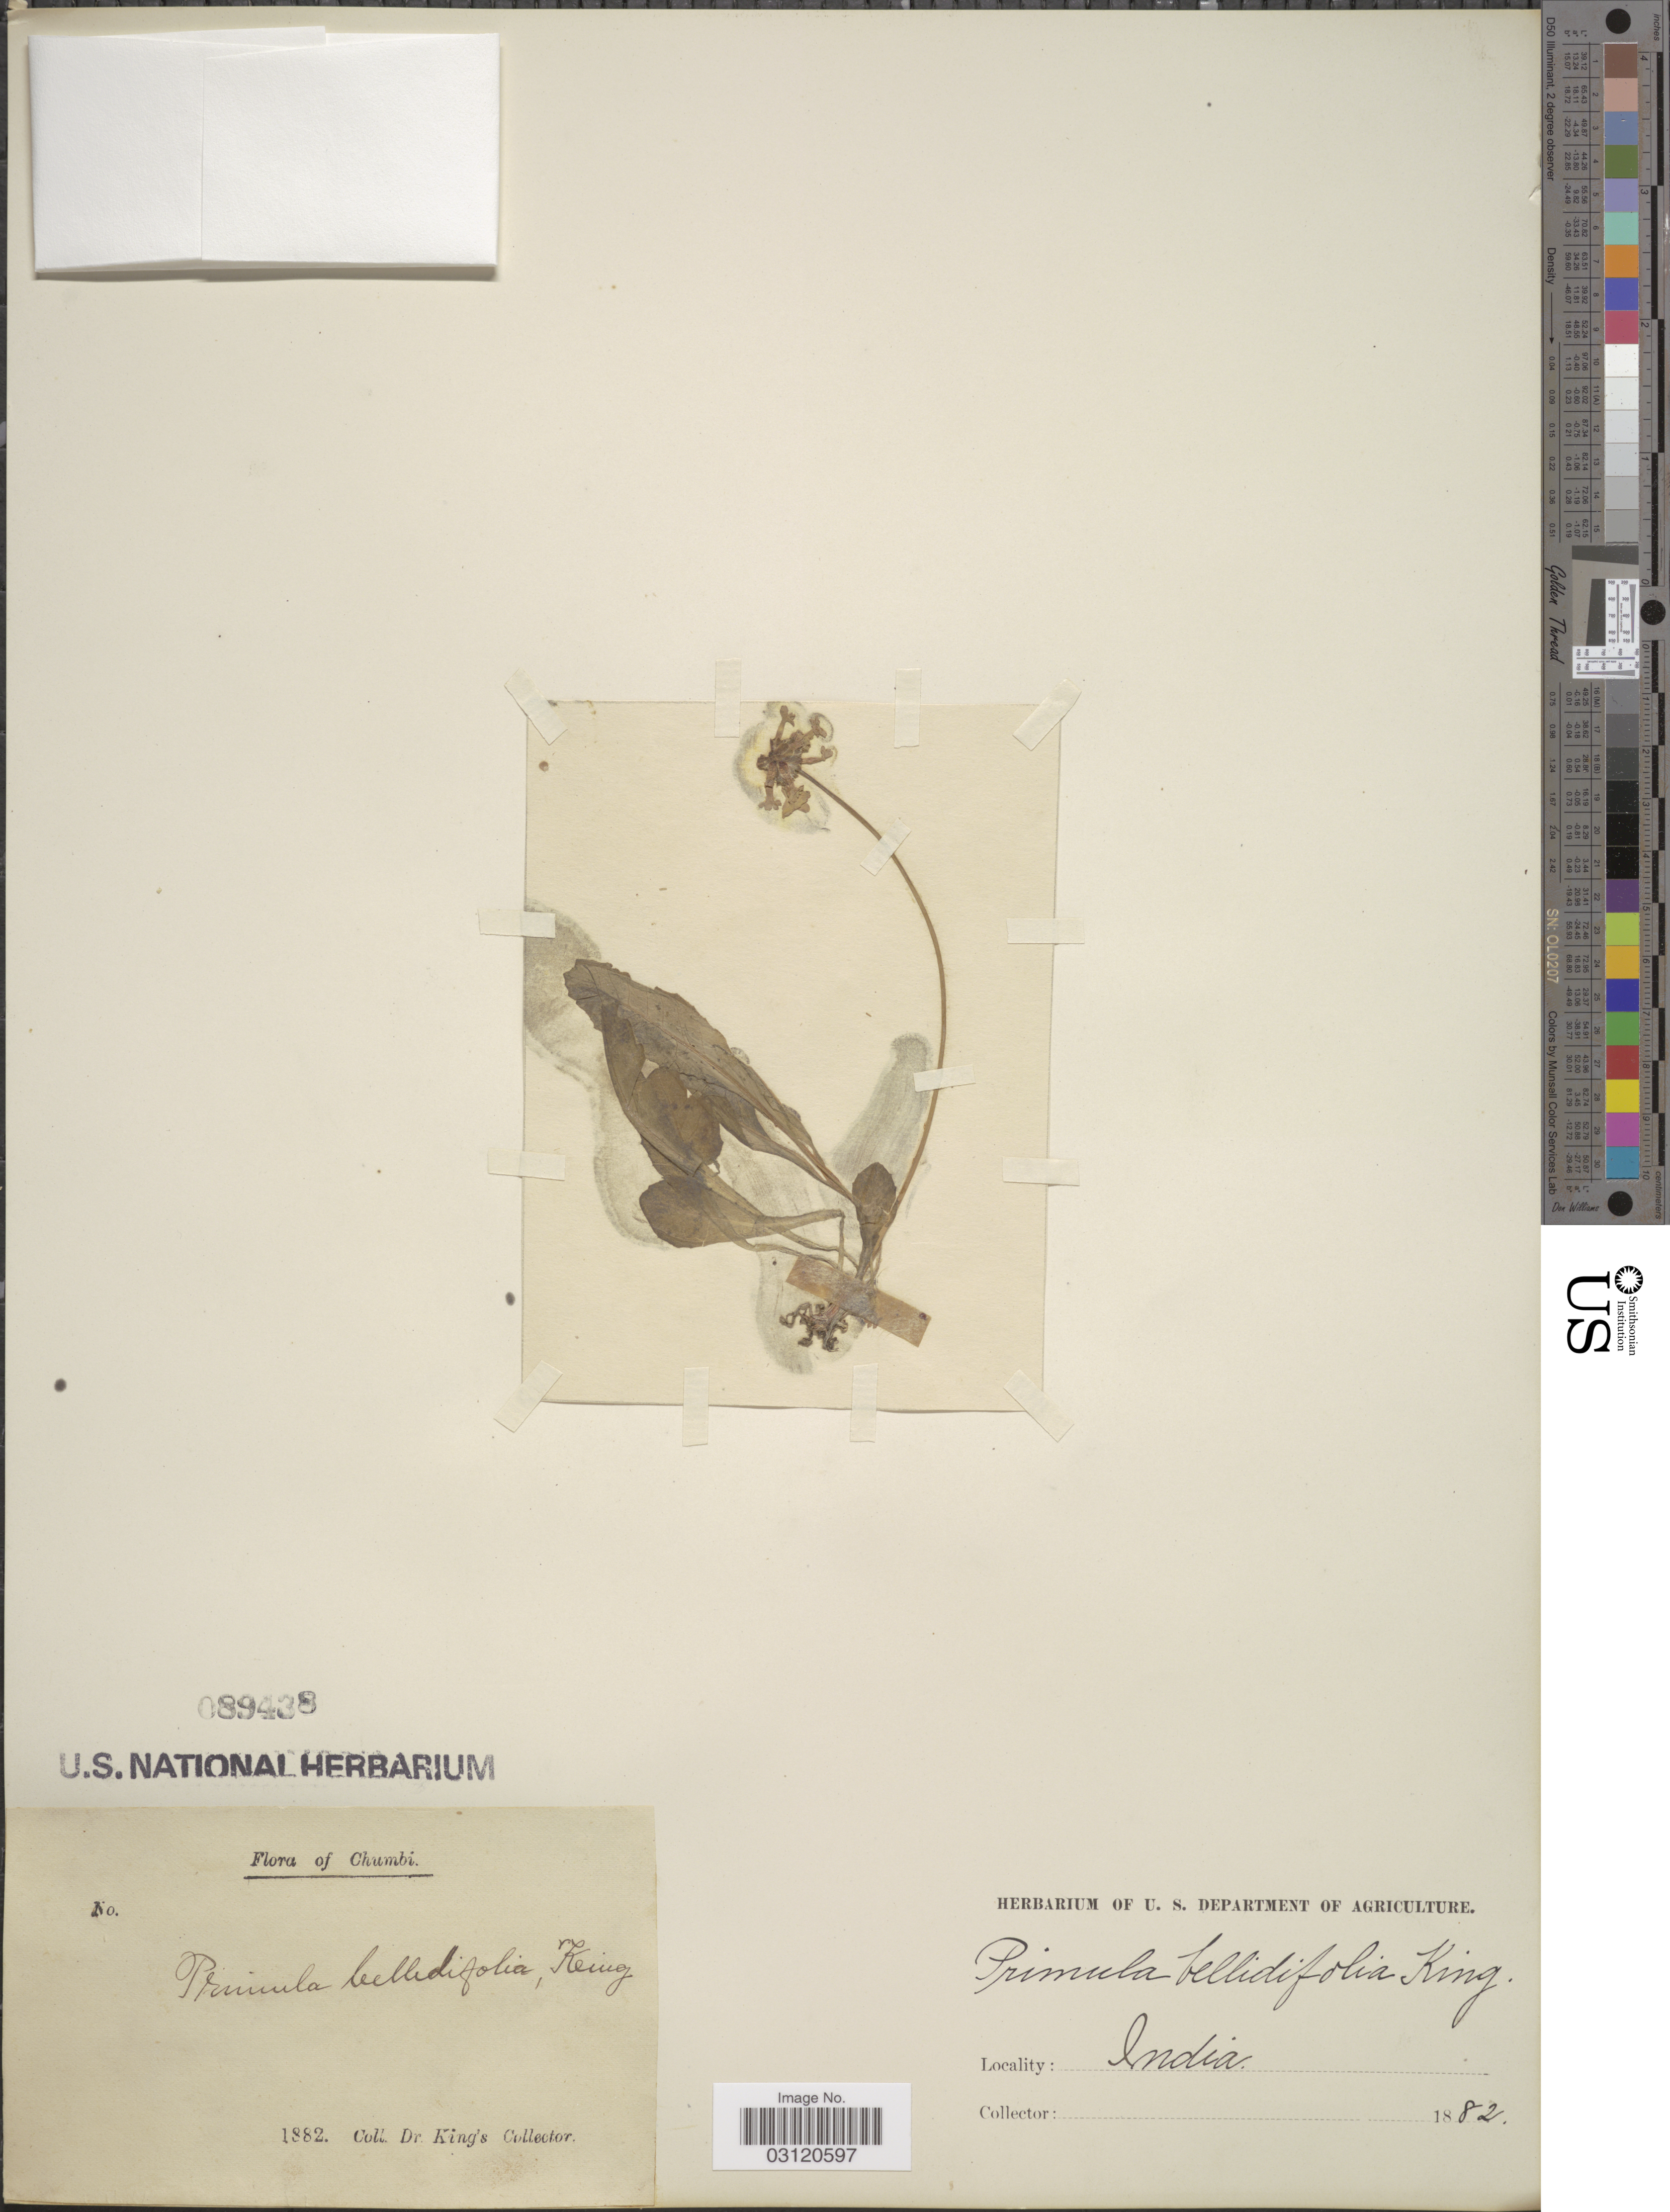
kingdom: Plantae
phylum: Tracheophyta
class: Magnoliopsida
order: Ericales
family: Primulaceae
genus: Primula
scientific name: Primula bellidifolia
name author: King ex Hook. f.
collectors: Dr. King's collector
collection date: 1882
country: India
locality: Chumbi.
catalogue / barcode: US 89438